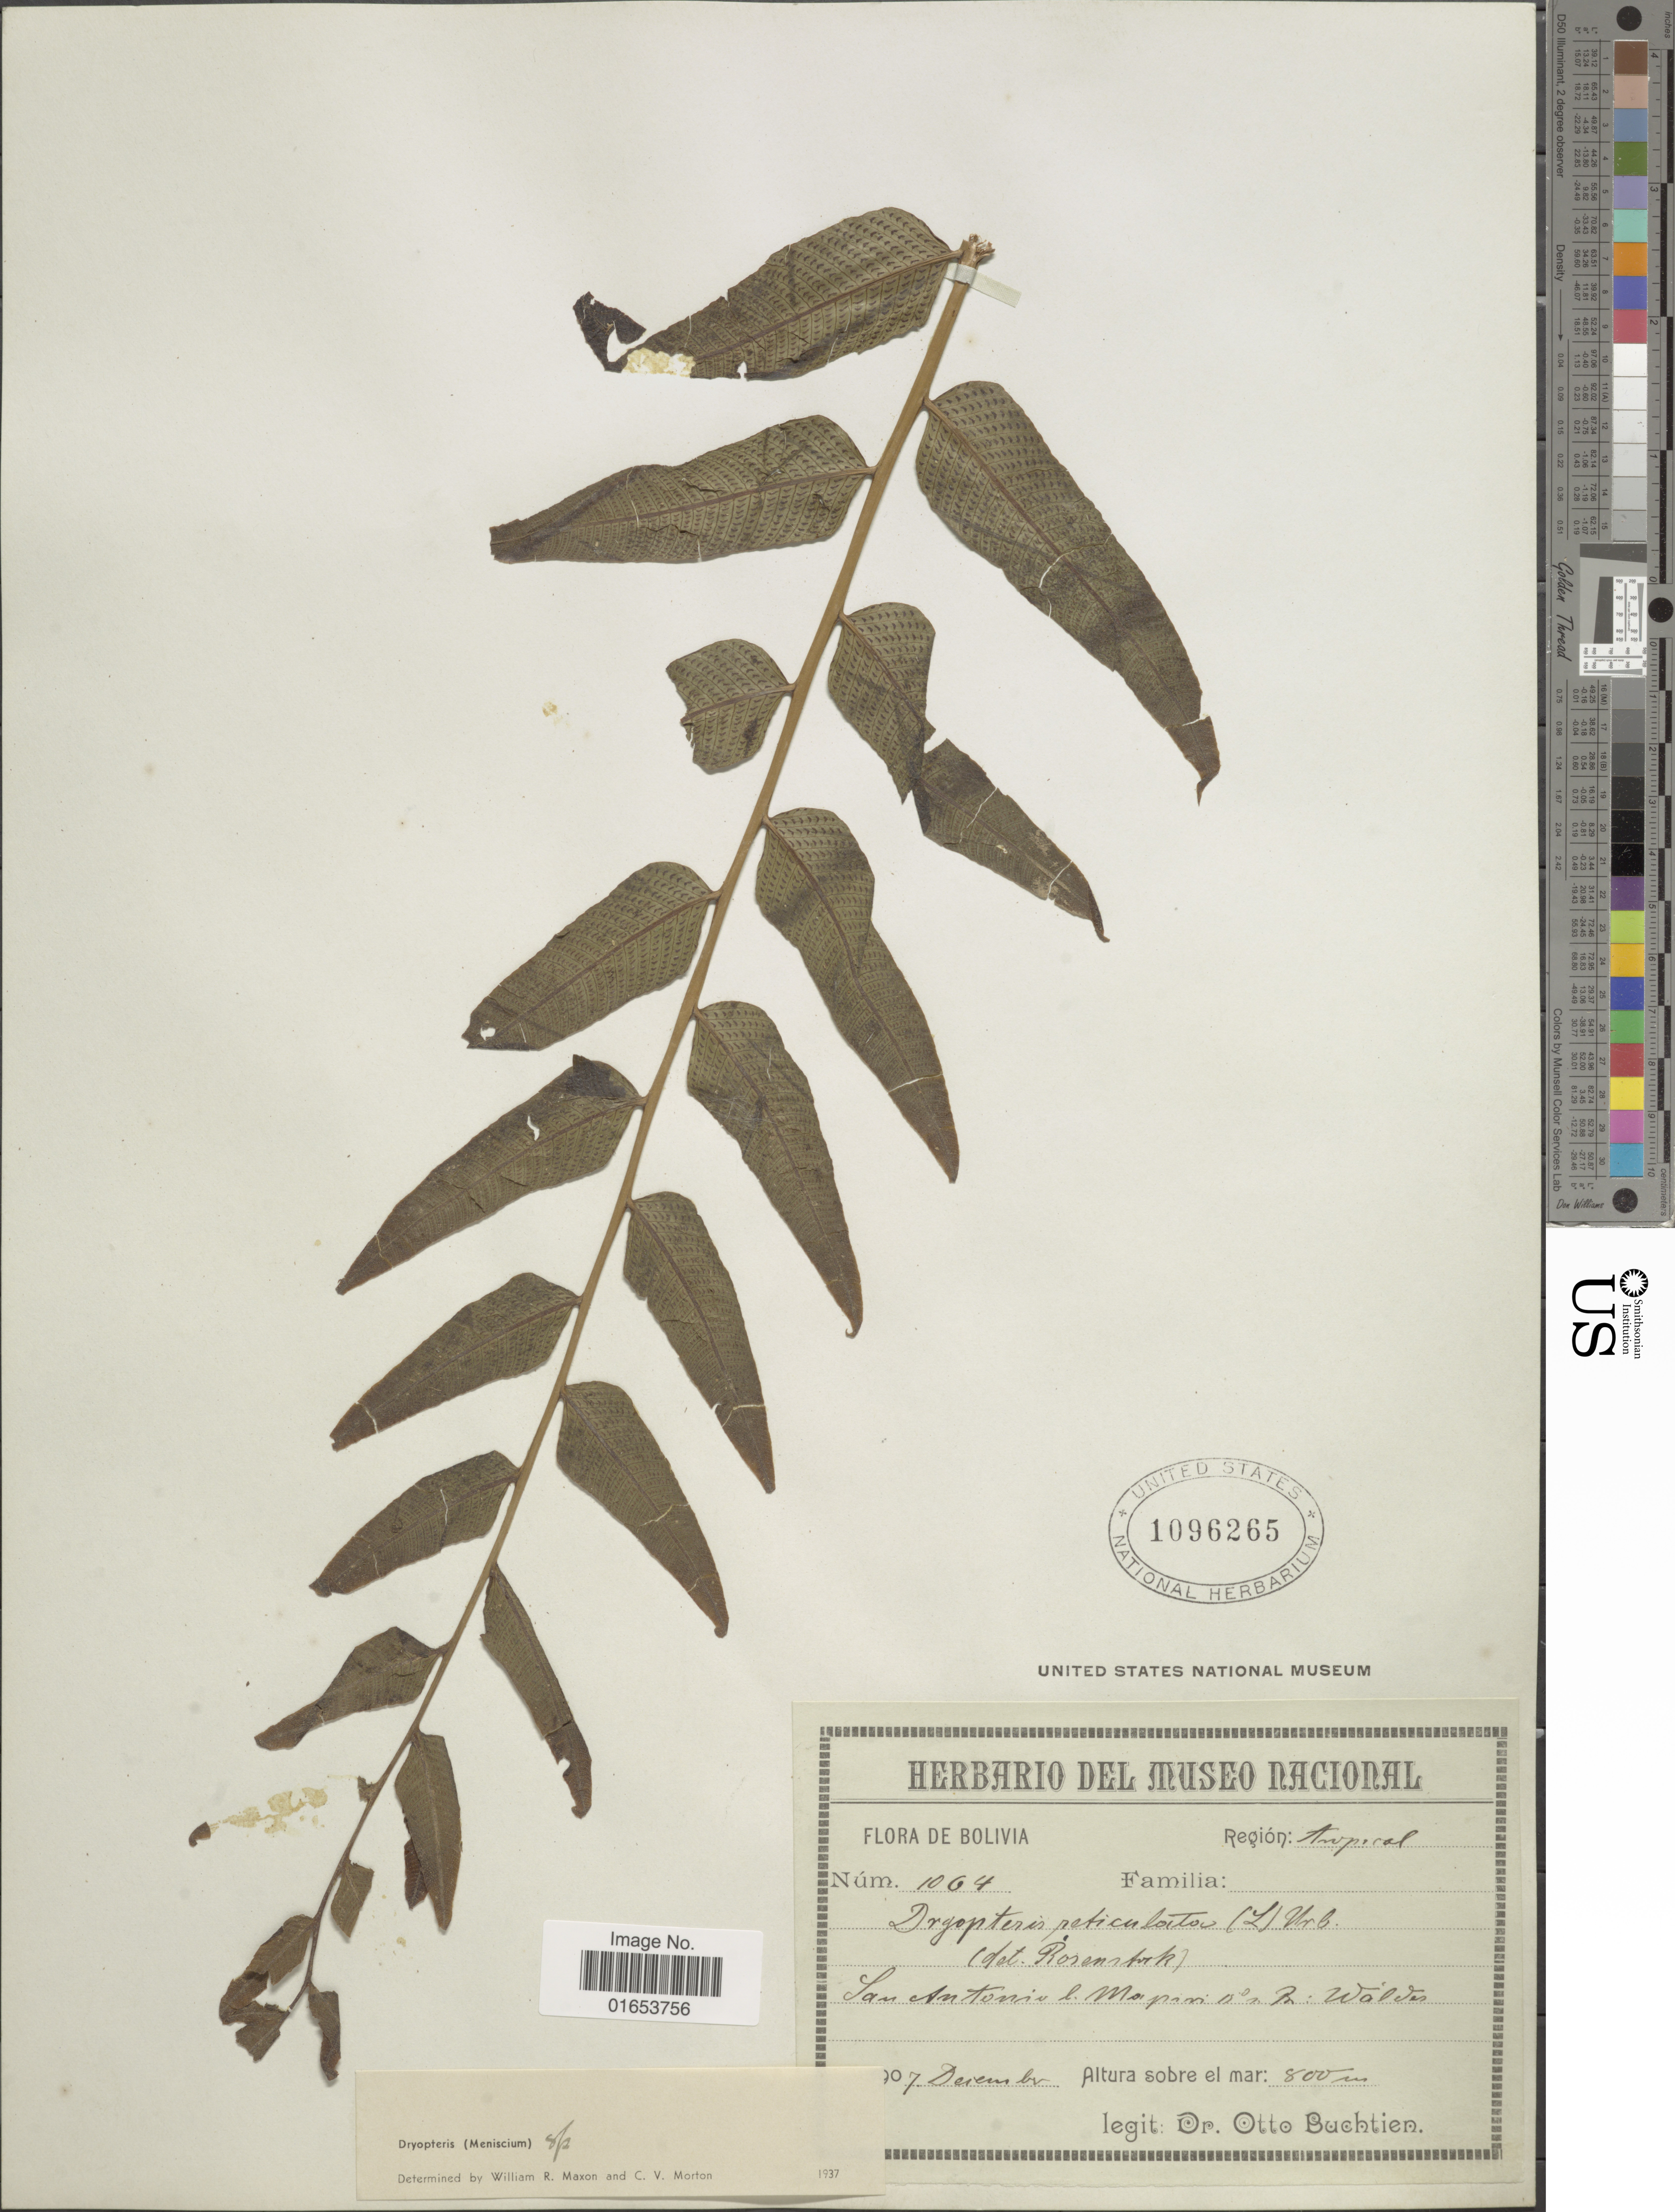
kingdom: Plantae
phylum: Tracheophyta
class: Polypodiopsida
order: Polypodiales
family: Thelypteridaceae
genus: Meniscium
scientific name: Meniscium sp.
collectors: O. Buchtien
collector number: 1064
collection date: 1907-12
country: Bolivia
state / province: La Paz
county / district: Mapiri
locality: San Antonio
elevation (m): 800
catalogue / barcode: US 1096265